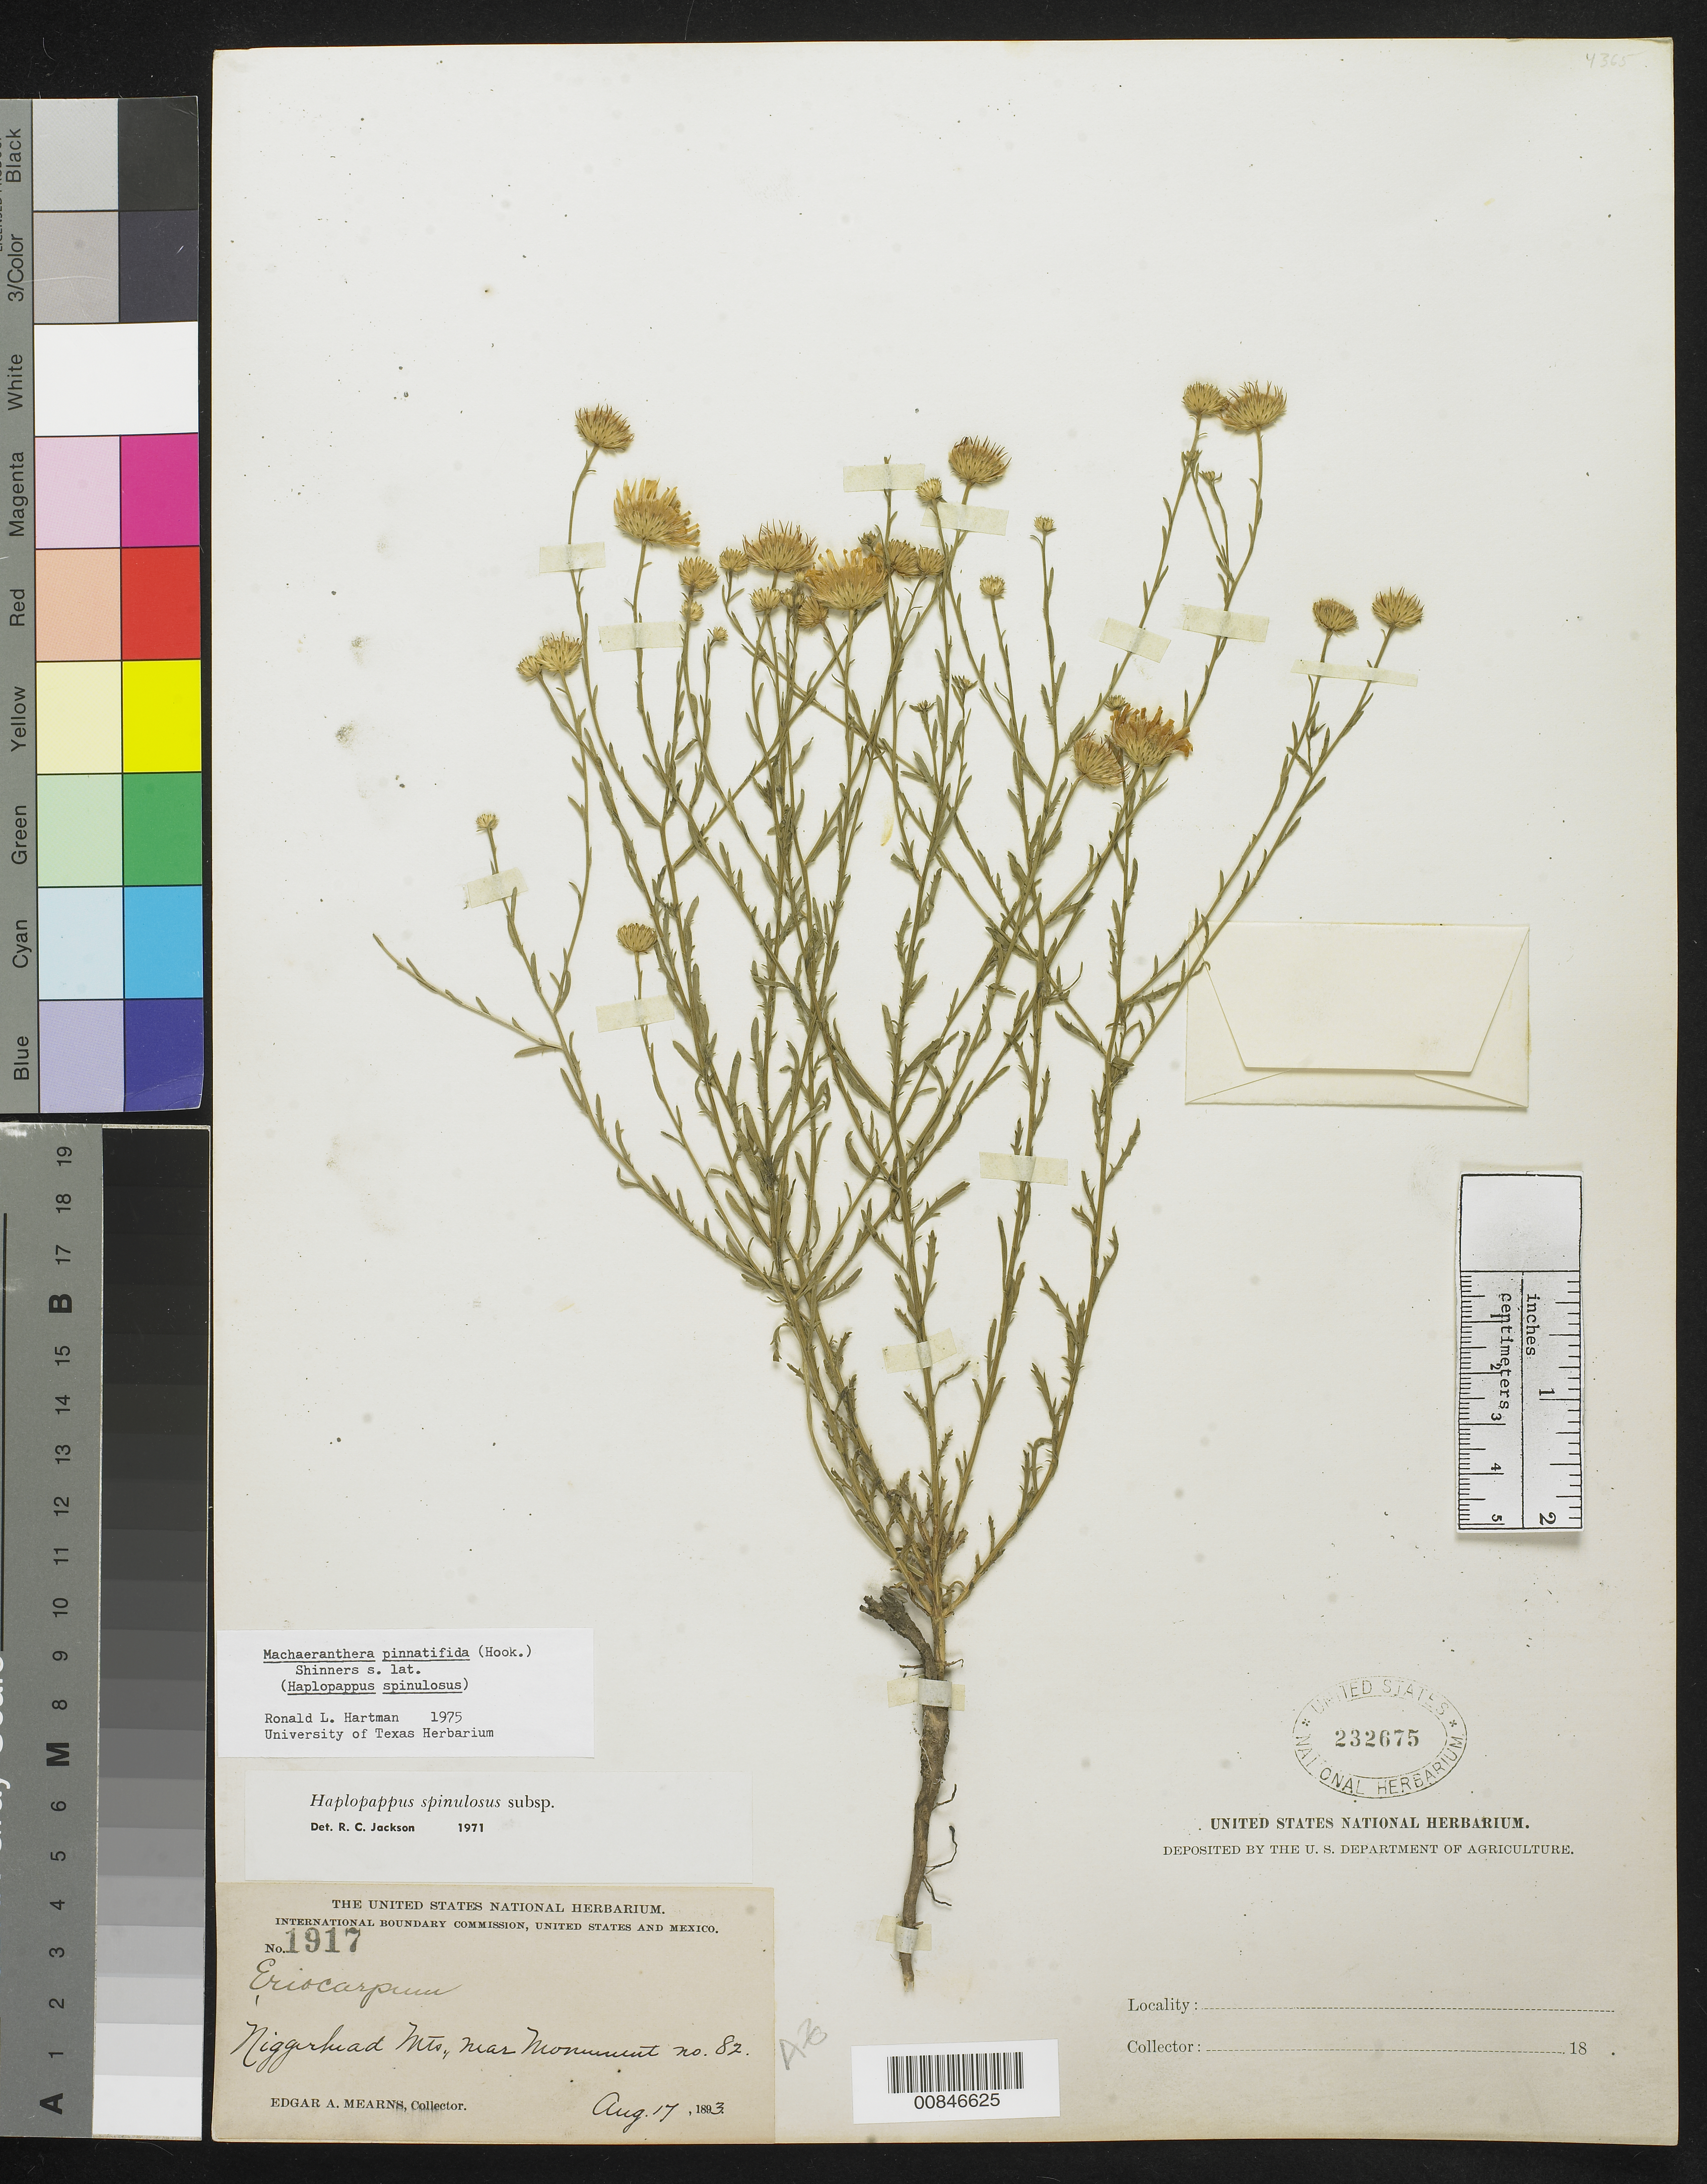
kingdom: Plantae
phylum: Tracheophyta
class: Magnoliopsida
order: Asterales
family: Asteraceae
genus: Machaeranthera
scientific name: Machaeranthera pinnatifida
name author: (Hook.) Shinners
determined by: Hartman, R. L.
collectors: E. A. Mearns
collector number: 1917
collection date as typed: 17 Aug 1893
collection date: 1893-08-17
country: United States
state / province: Arizona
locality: Niggerhead Mts., near monument no. 82.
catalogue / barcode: US 232675